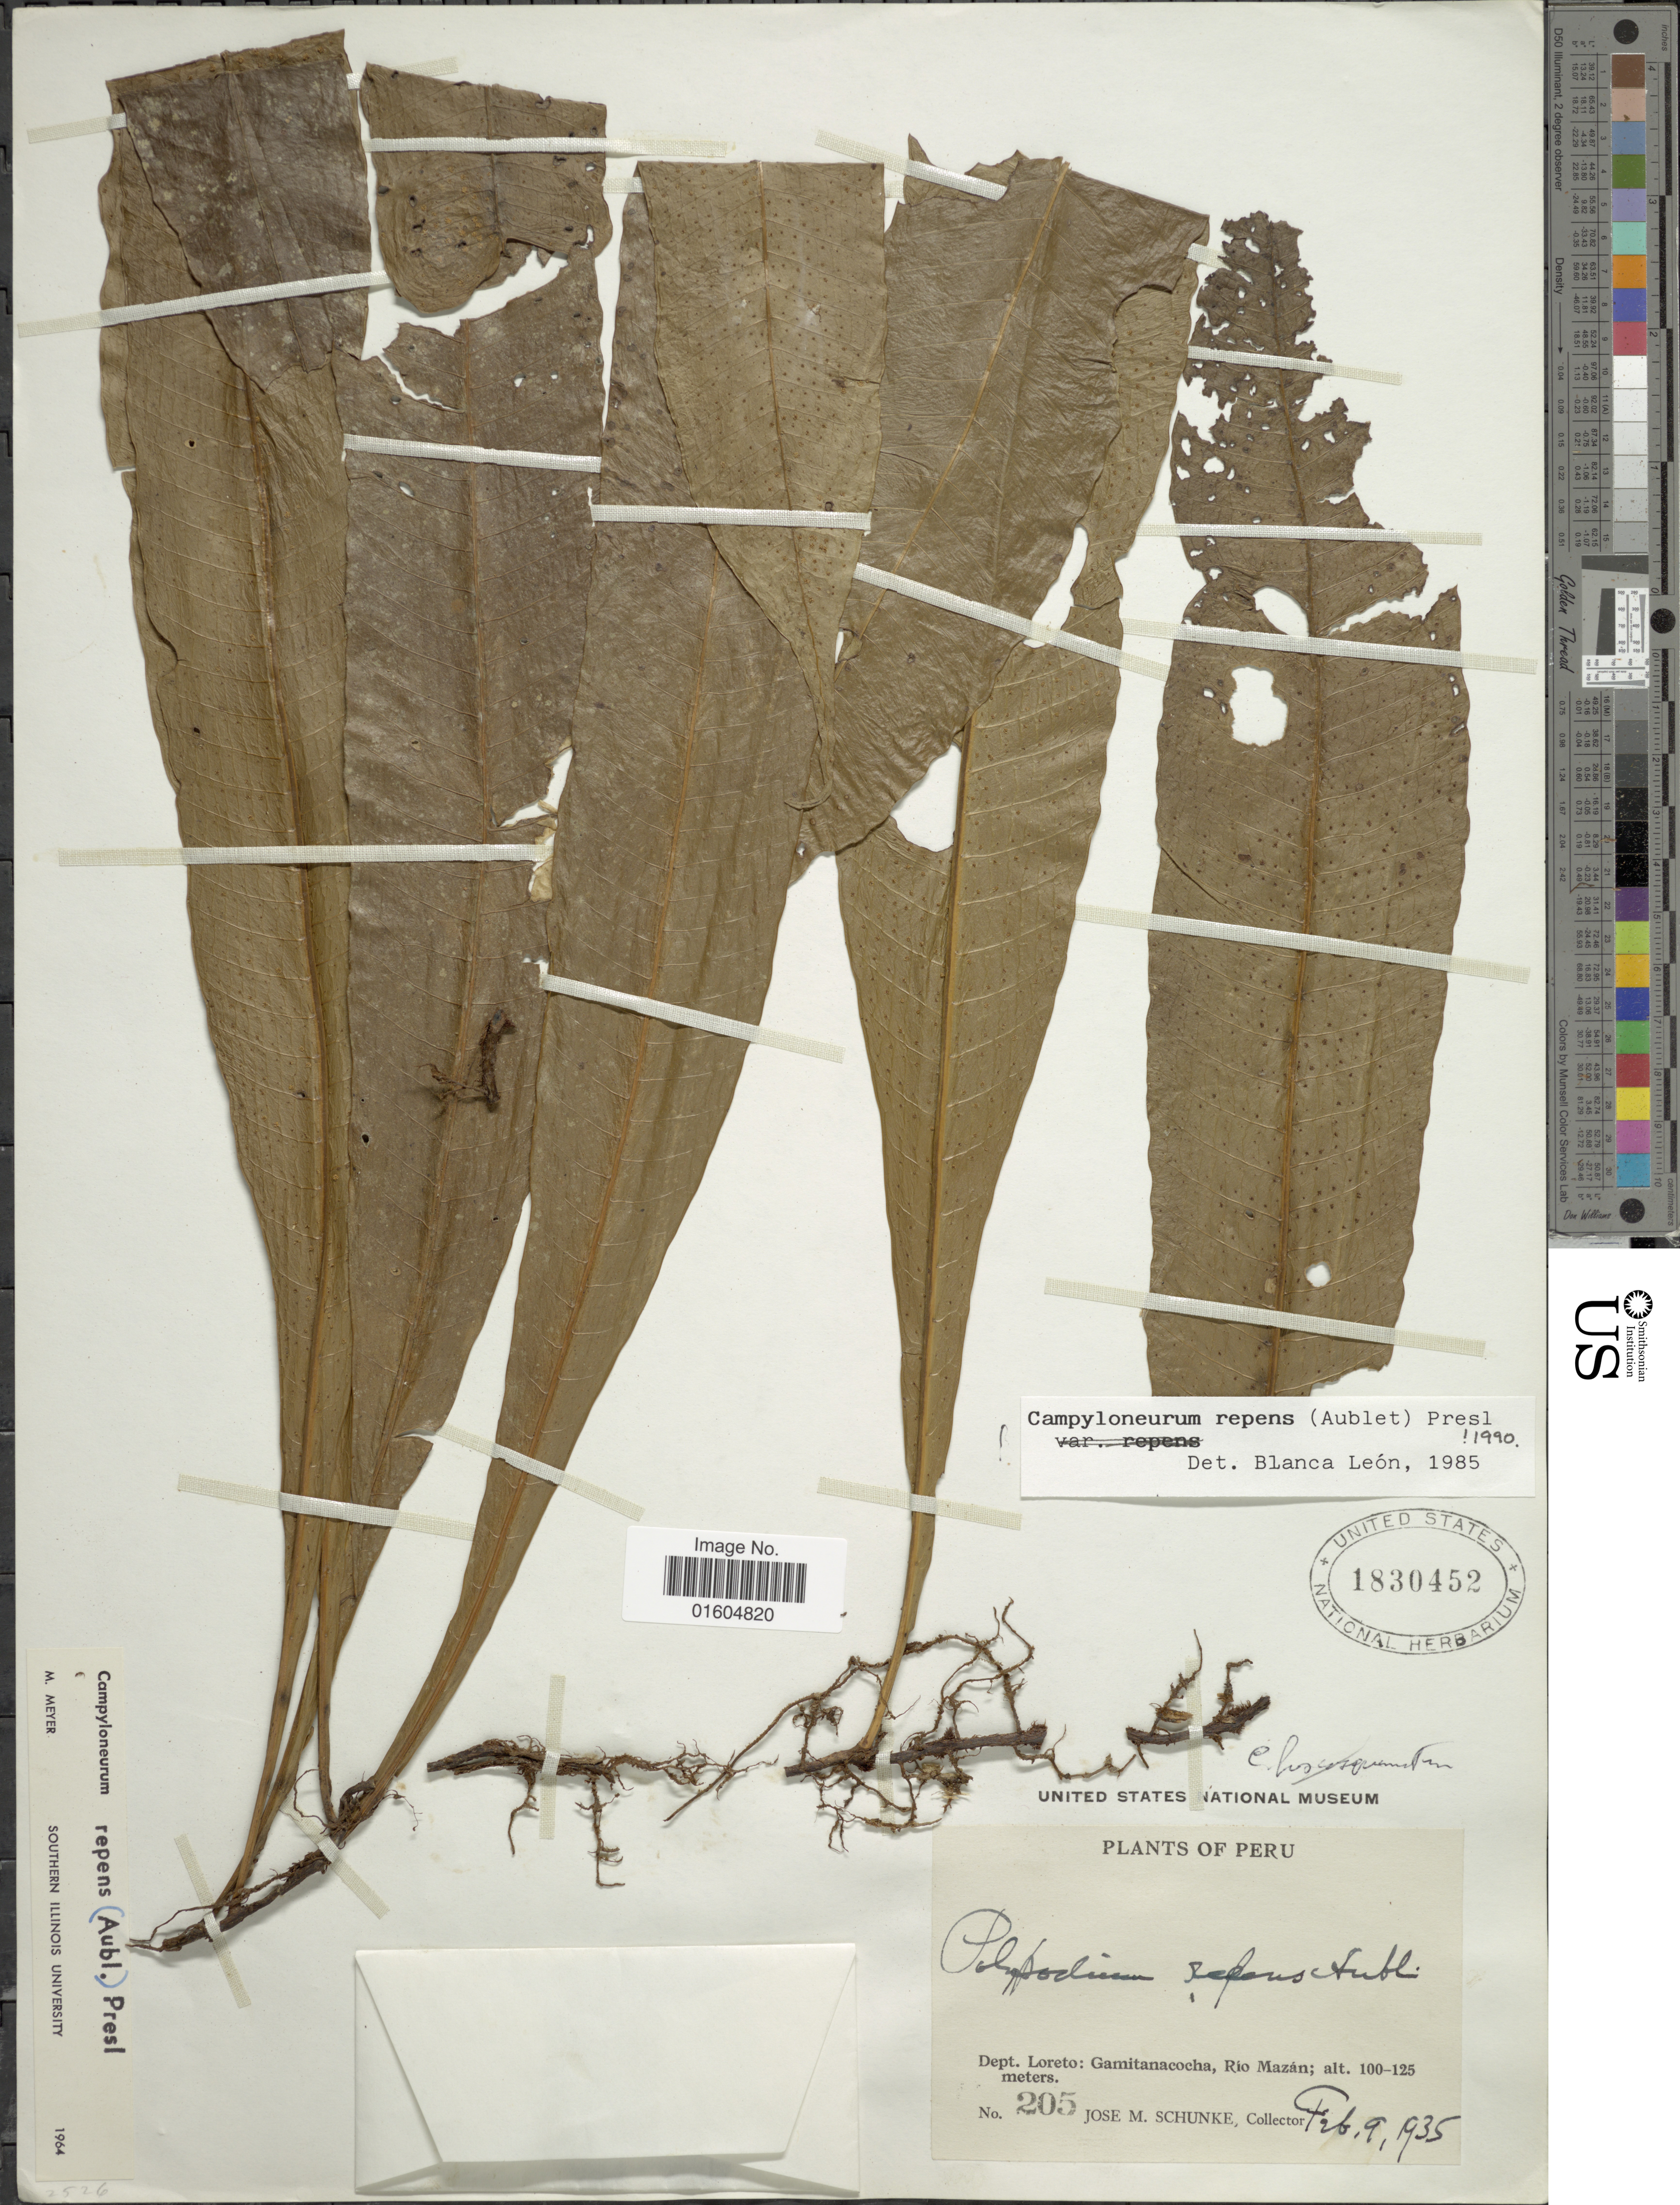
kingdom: Plantae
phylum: Tracheophyta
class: Polypodiopsida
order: Polypodiales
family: Polypodiaceae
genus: Campyloneurum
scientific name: Campyloneurum repens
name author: (Aubl.) C. Presl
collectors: J. M. Schunke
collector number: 205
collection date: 1935-02-09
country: Peru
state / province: Loreto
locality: Peru. Dept. Loreto: Gamitanacocha, Rio Mazan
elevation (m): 100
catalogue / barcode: US 1830452